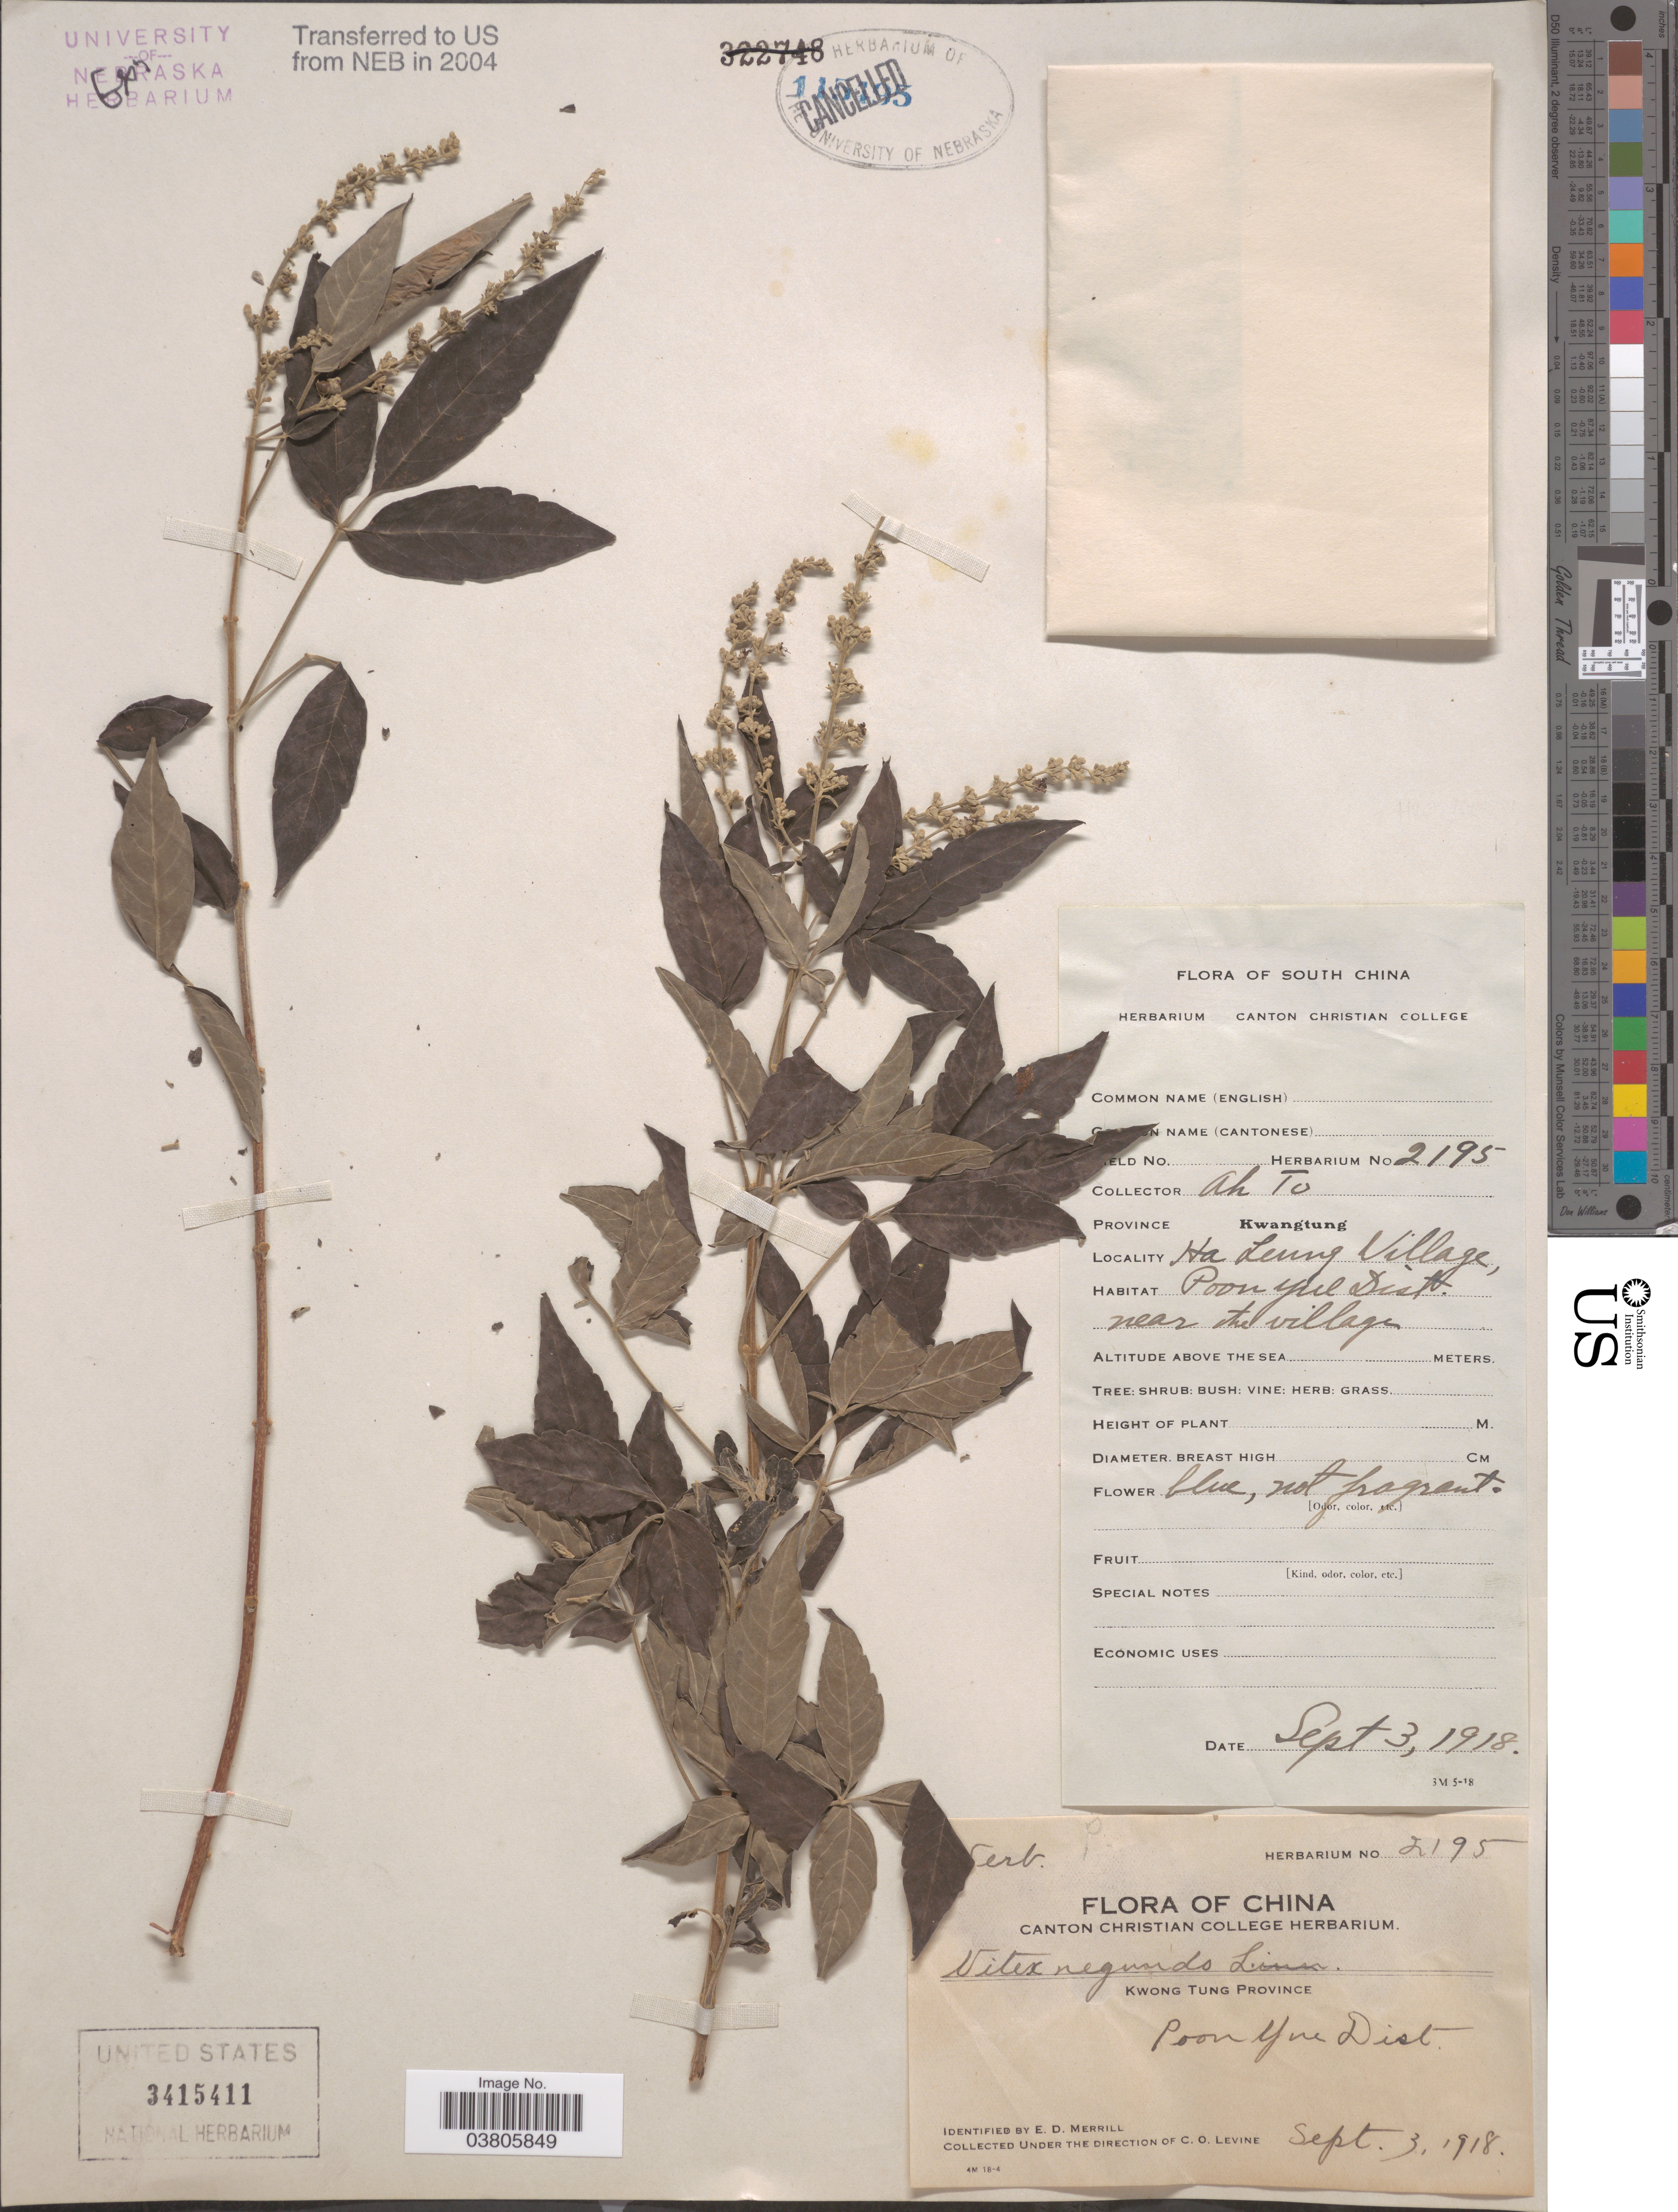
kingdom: Plantae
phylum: Tracheophyta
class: Magnoliopsida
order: Lamiales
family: Lamiaceae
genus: Vitex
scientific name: Vitex negundo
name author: L.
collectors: Ah To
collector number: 2195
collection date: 1918-09-03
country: China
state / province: Guangdong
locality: Province Kwantung. Ha Leung Village. Poon Yu Dist. near the village.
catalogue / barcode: US 3415411